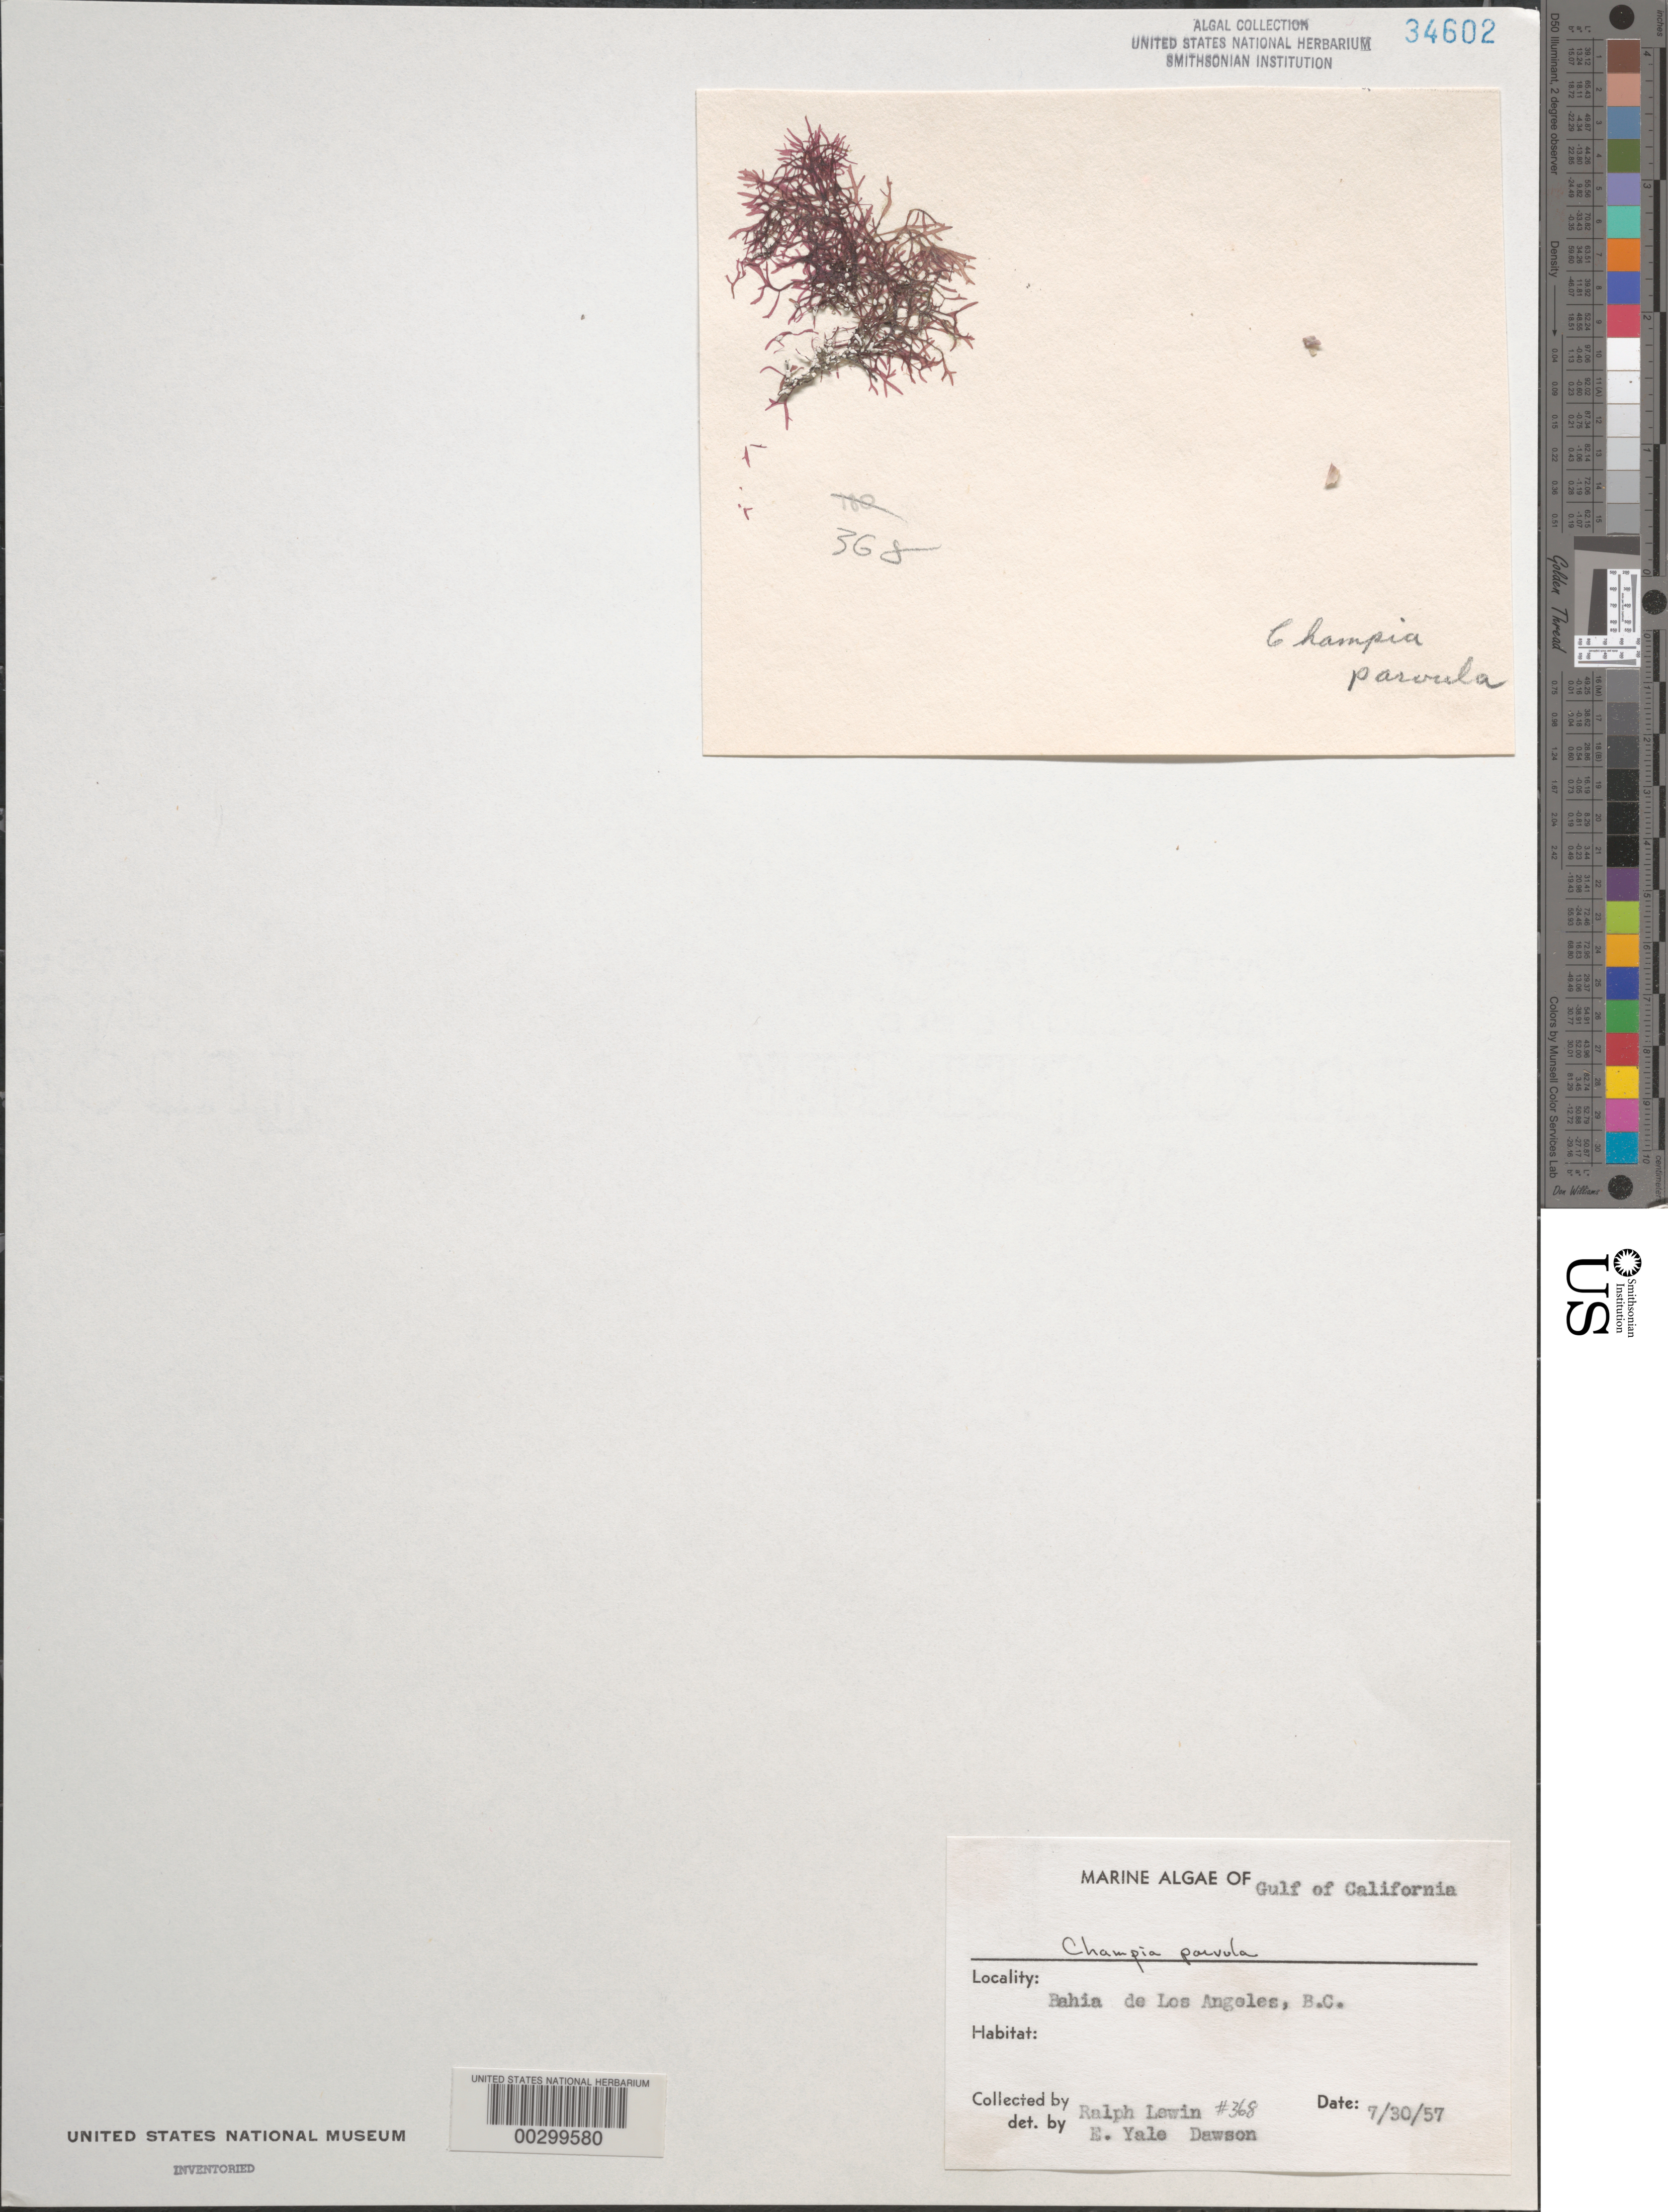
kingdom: Plantae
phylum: Rhodophyta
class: Florideophyceae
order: Rhodymeniales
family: Champiaceae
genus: Champia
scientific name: Champia parvula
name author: (C. Agardh) Harv.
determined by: Dawson, E. Y.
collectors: R. Lewin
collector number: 368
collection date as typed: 30 Jul 1957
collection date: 1957-07-30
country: Mexico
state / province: Baja California Norte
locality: Bahia de los Angeles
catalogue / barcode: US 34602